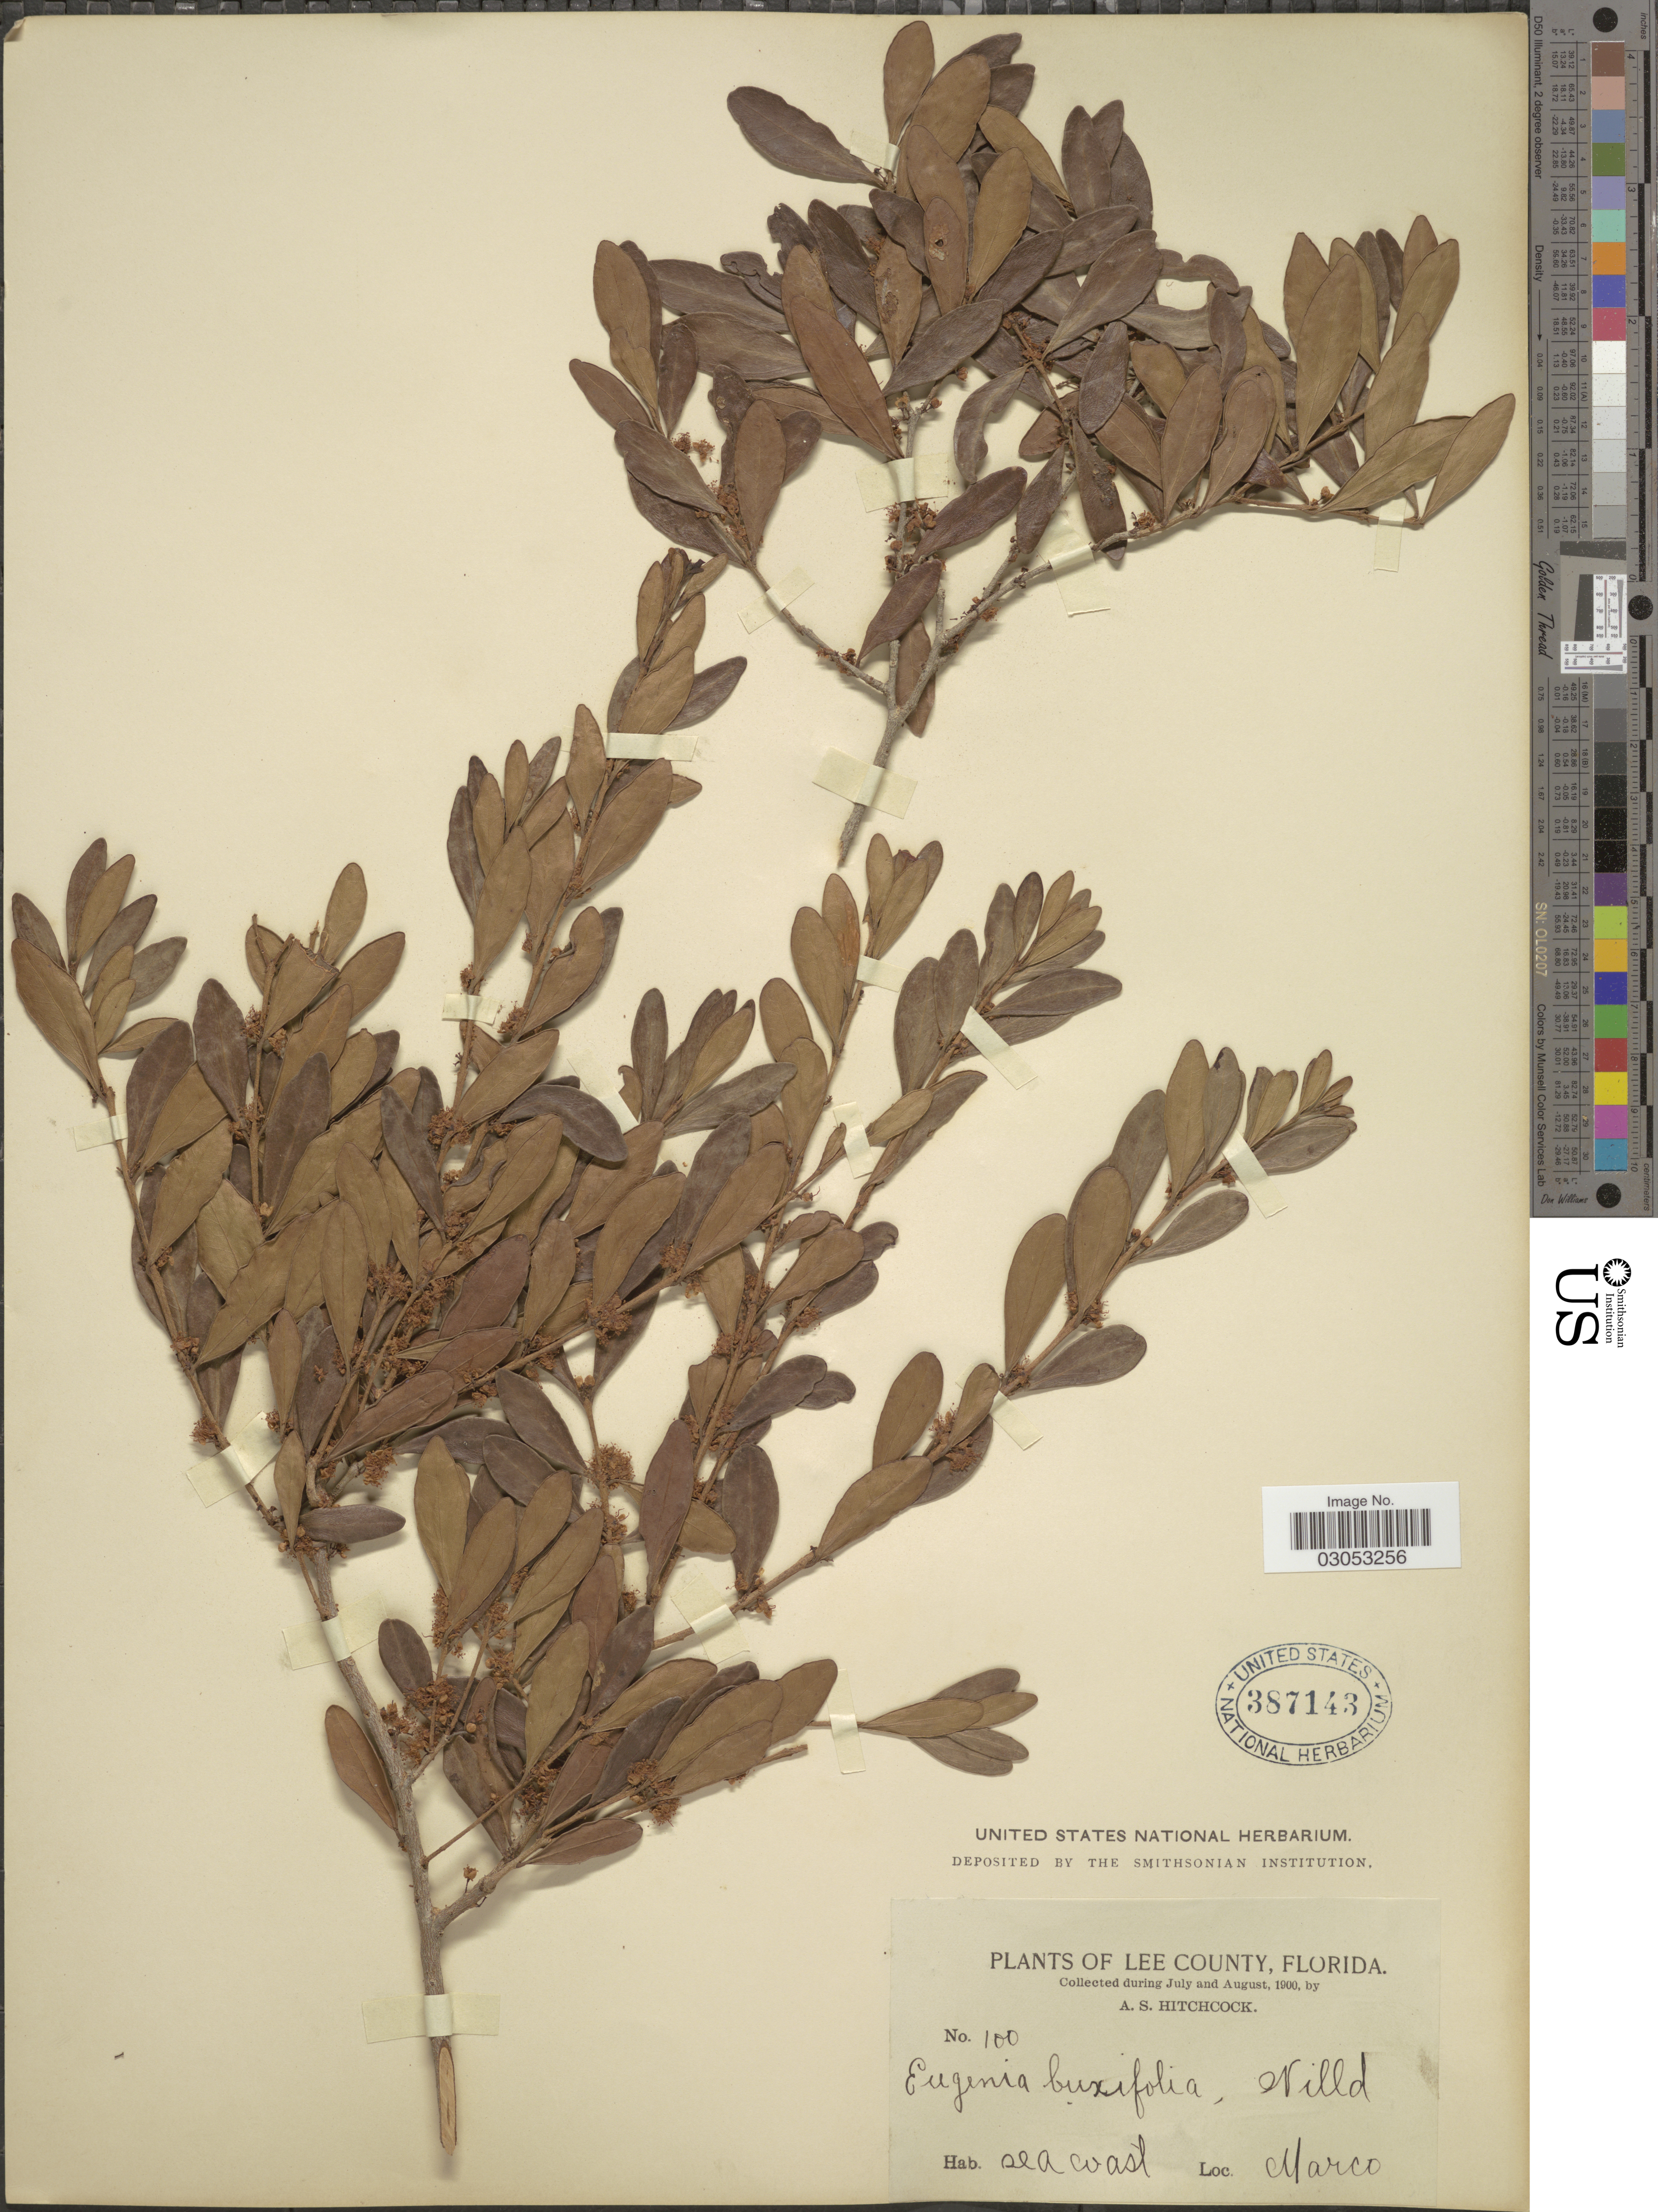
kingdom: Plantae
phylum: Tracheophyta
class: Magnoliopsida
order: Myrtales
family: Myrtaceae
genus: Eugenia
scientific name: Eugenia foetida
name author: Pers.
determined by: Strong, Mark T., (BOT), Smithsonian Institution - National Museum of Natural History (UNITED STATES)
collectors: A. S. Hitchcock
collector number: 100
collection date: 1900-07/1900-08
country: United States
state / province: Florida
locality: Lee County, Marco, sea coast.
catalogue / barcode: US 387143